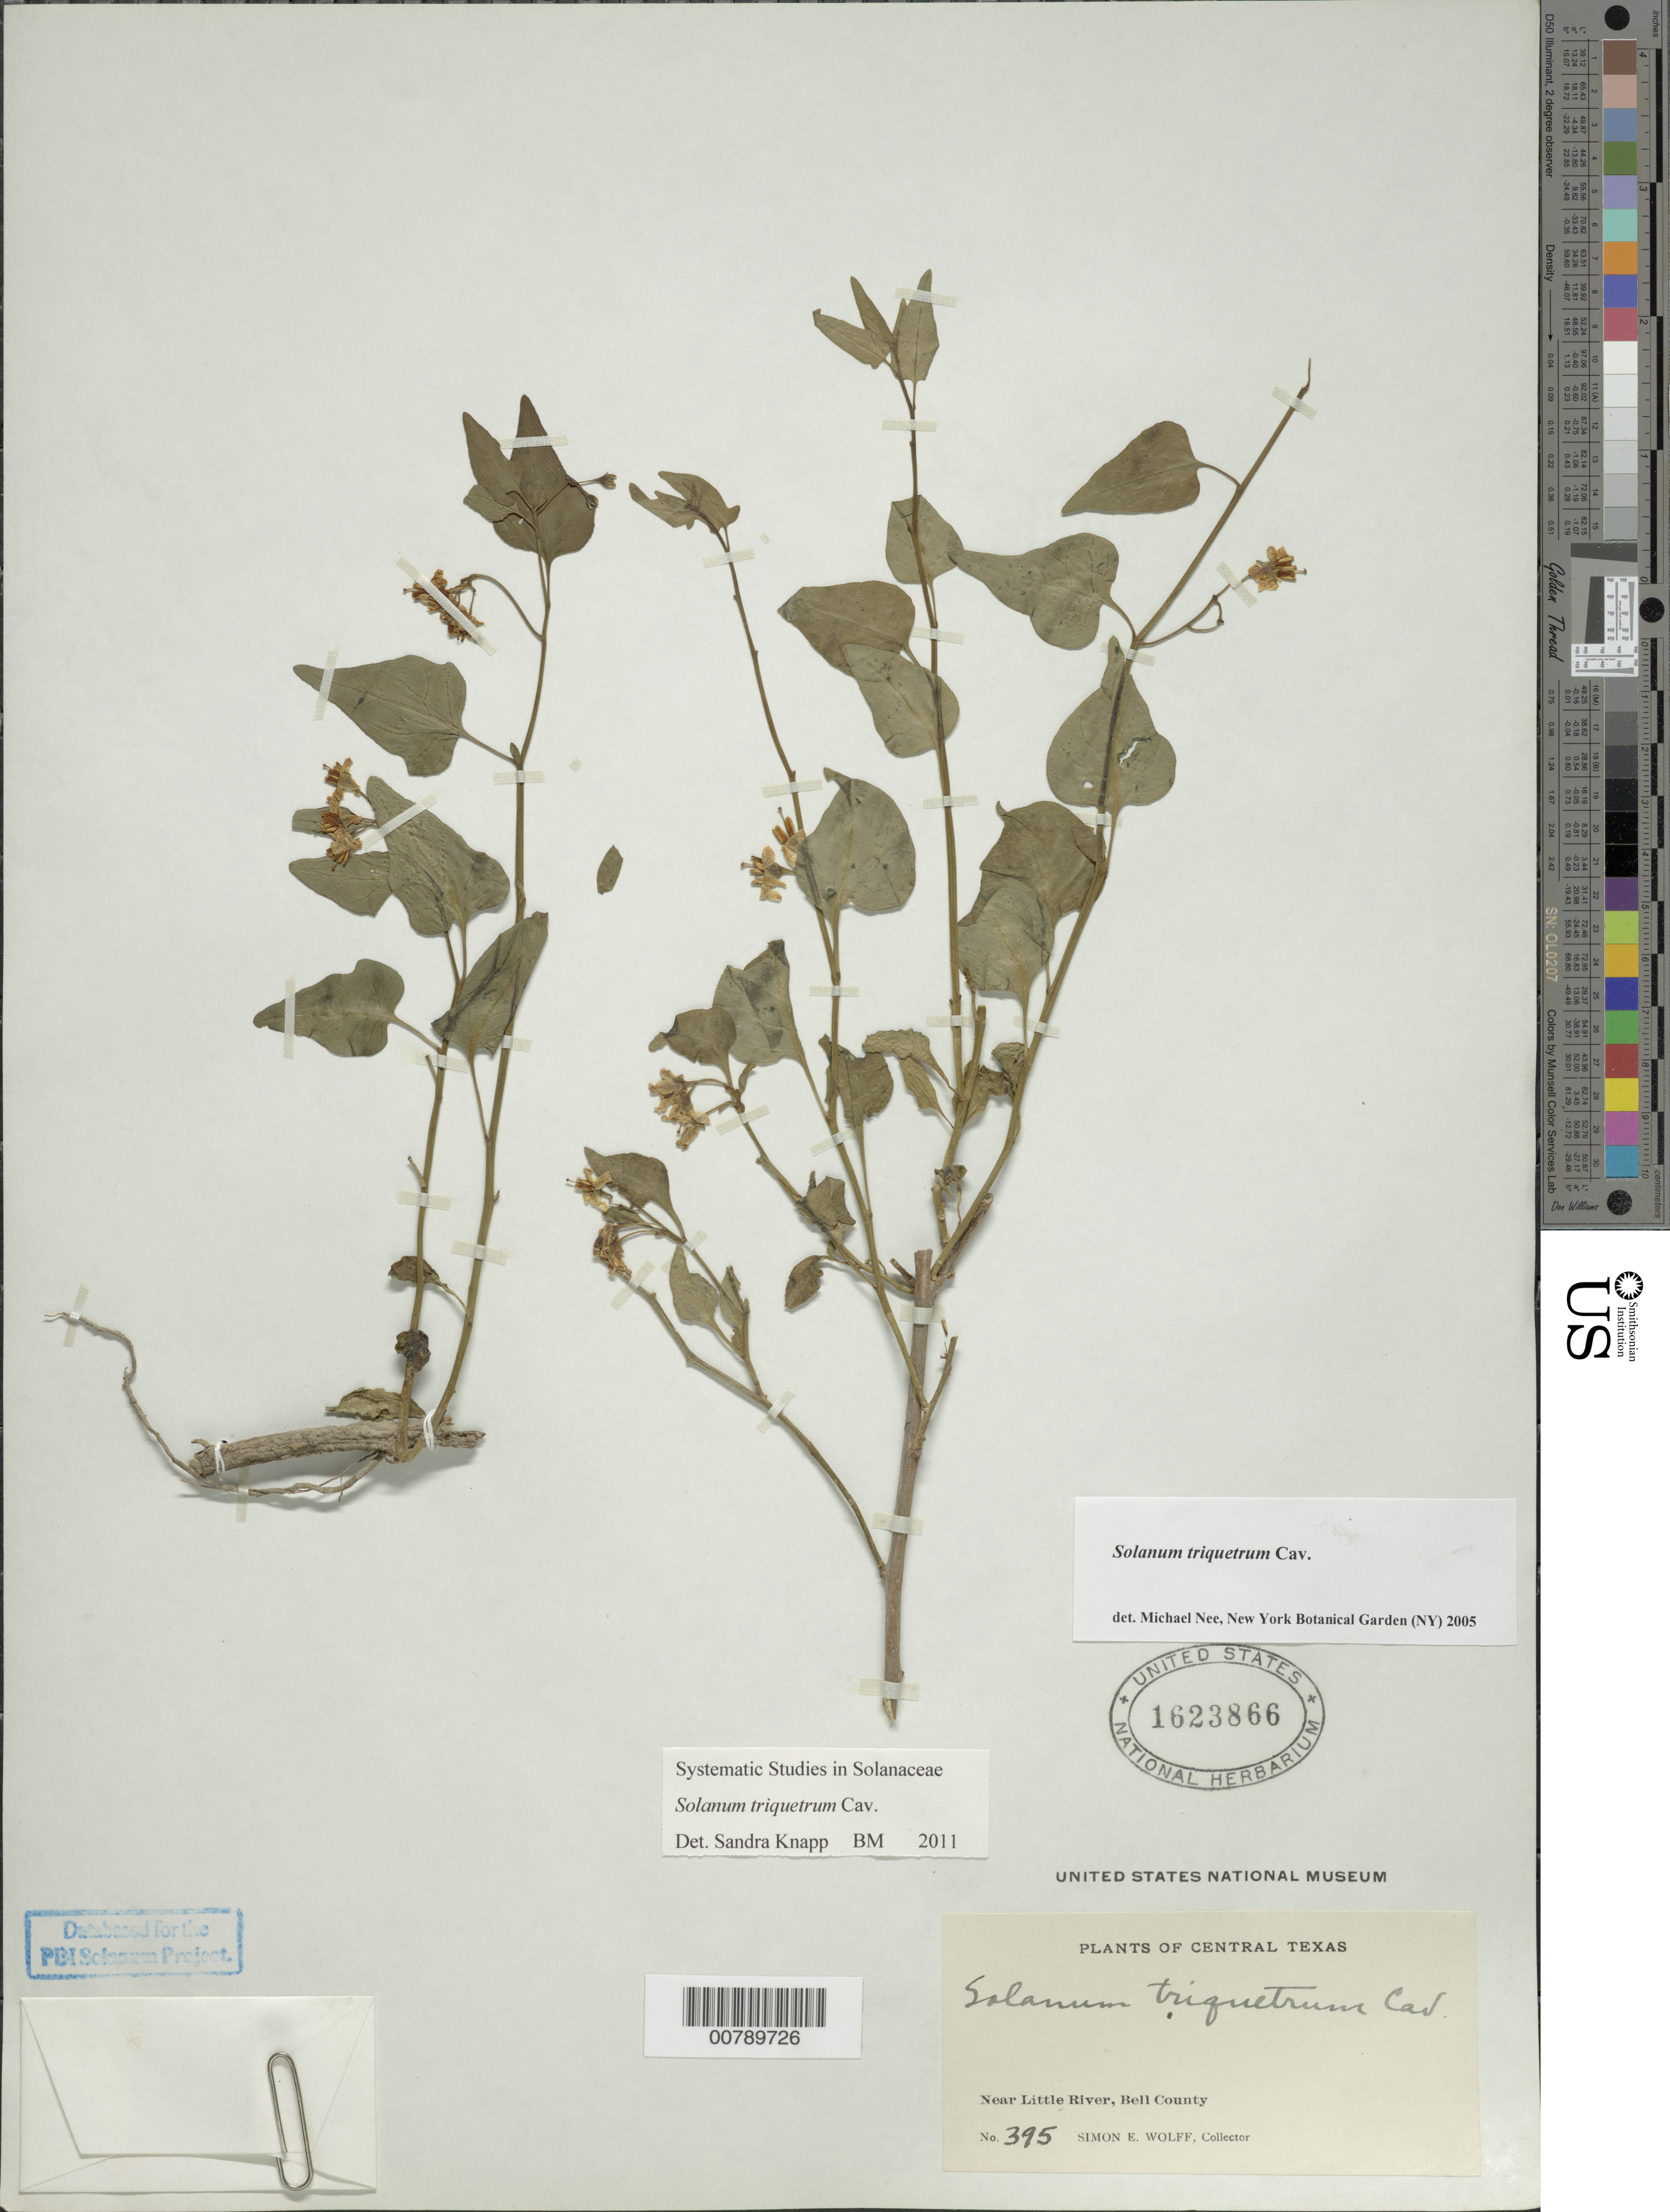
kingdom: Plantae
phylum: Tracheophyta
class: Magnoliopsida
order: Solanales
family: Solanaceae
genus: Solanum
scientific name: Solanum triquetrum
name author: Cav.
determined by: Knapp, S. D.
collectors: S. E. Wolff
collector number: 395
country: United States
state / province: Texas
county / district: Bell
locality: near Little River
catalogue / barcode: US 1623866